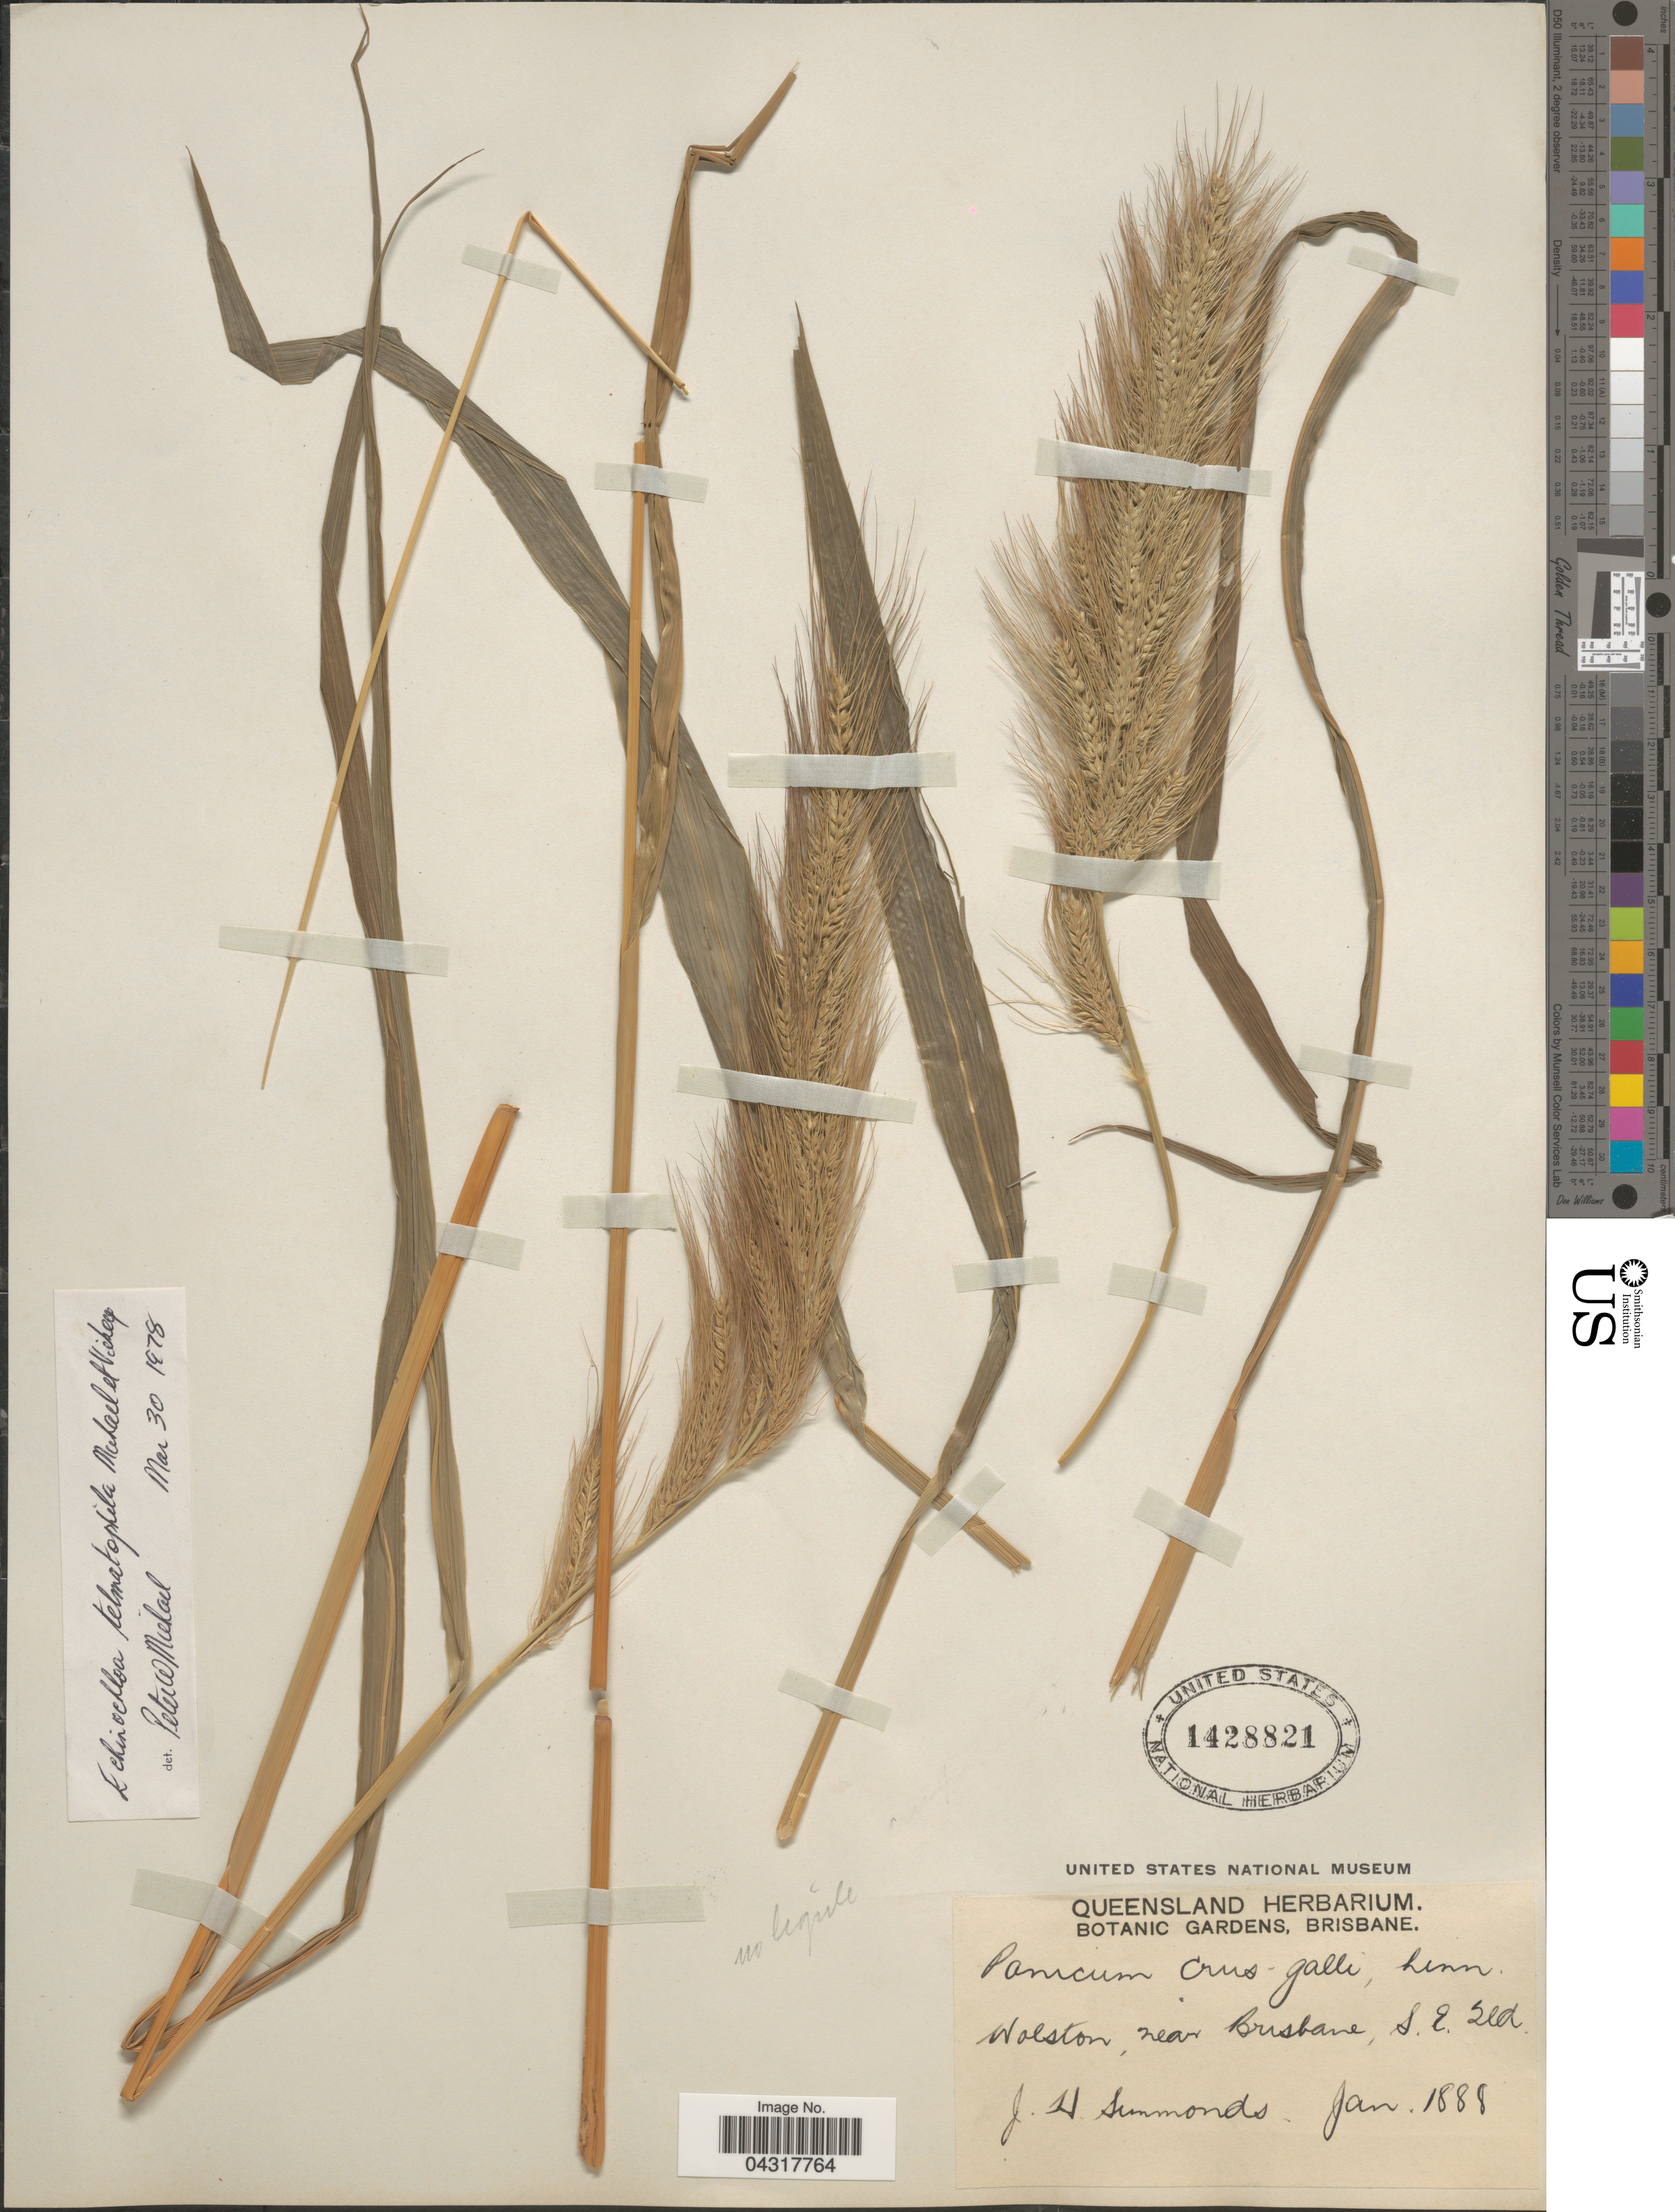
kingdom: Plantae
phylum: Tracheophyta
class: Liliopsida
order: Poales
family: Poaceae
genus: Echinochloa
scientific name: Echinochloa telmatophila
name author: P.W. Michael & Vickery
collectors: J. Simmonds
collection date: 1888-01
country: Australia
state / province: Queensland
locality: Wolston, near Brisbane, S.E. Qld.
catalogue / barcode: US 1428821